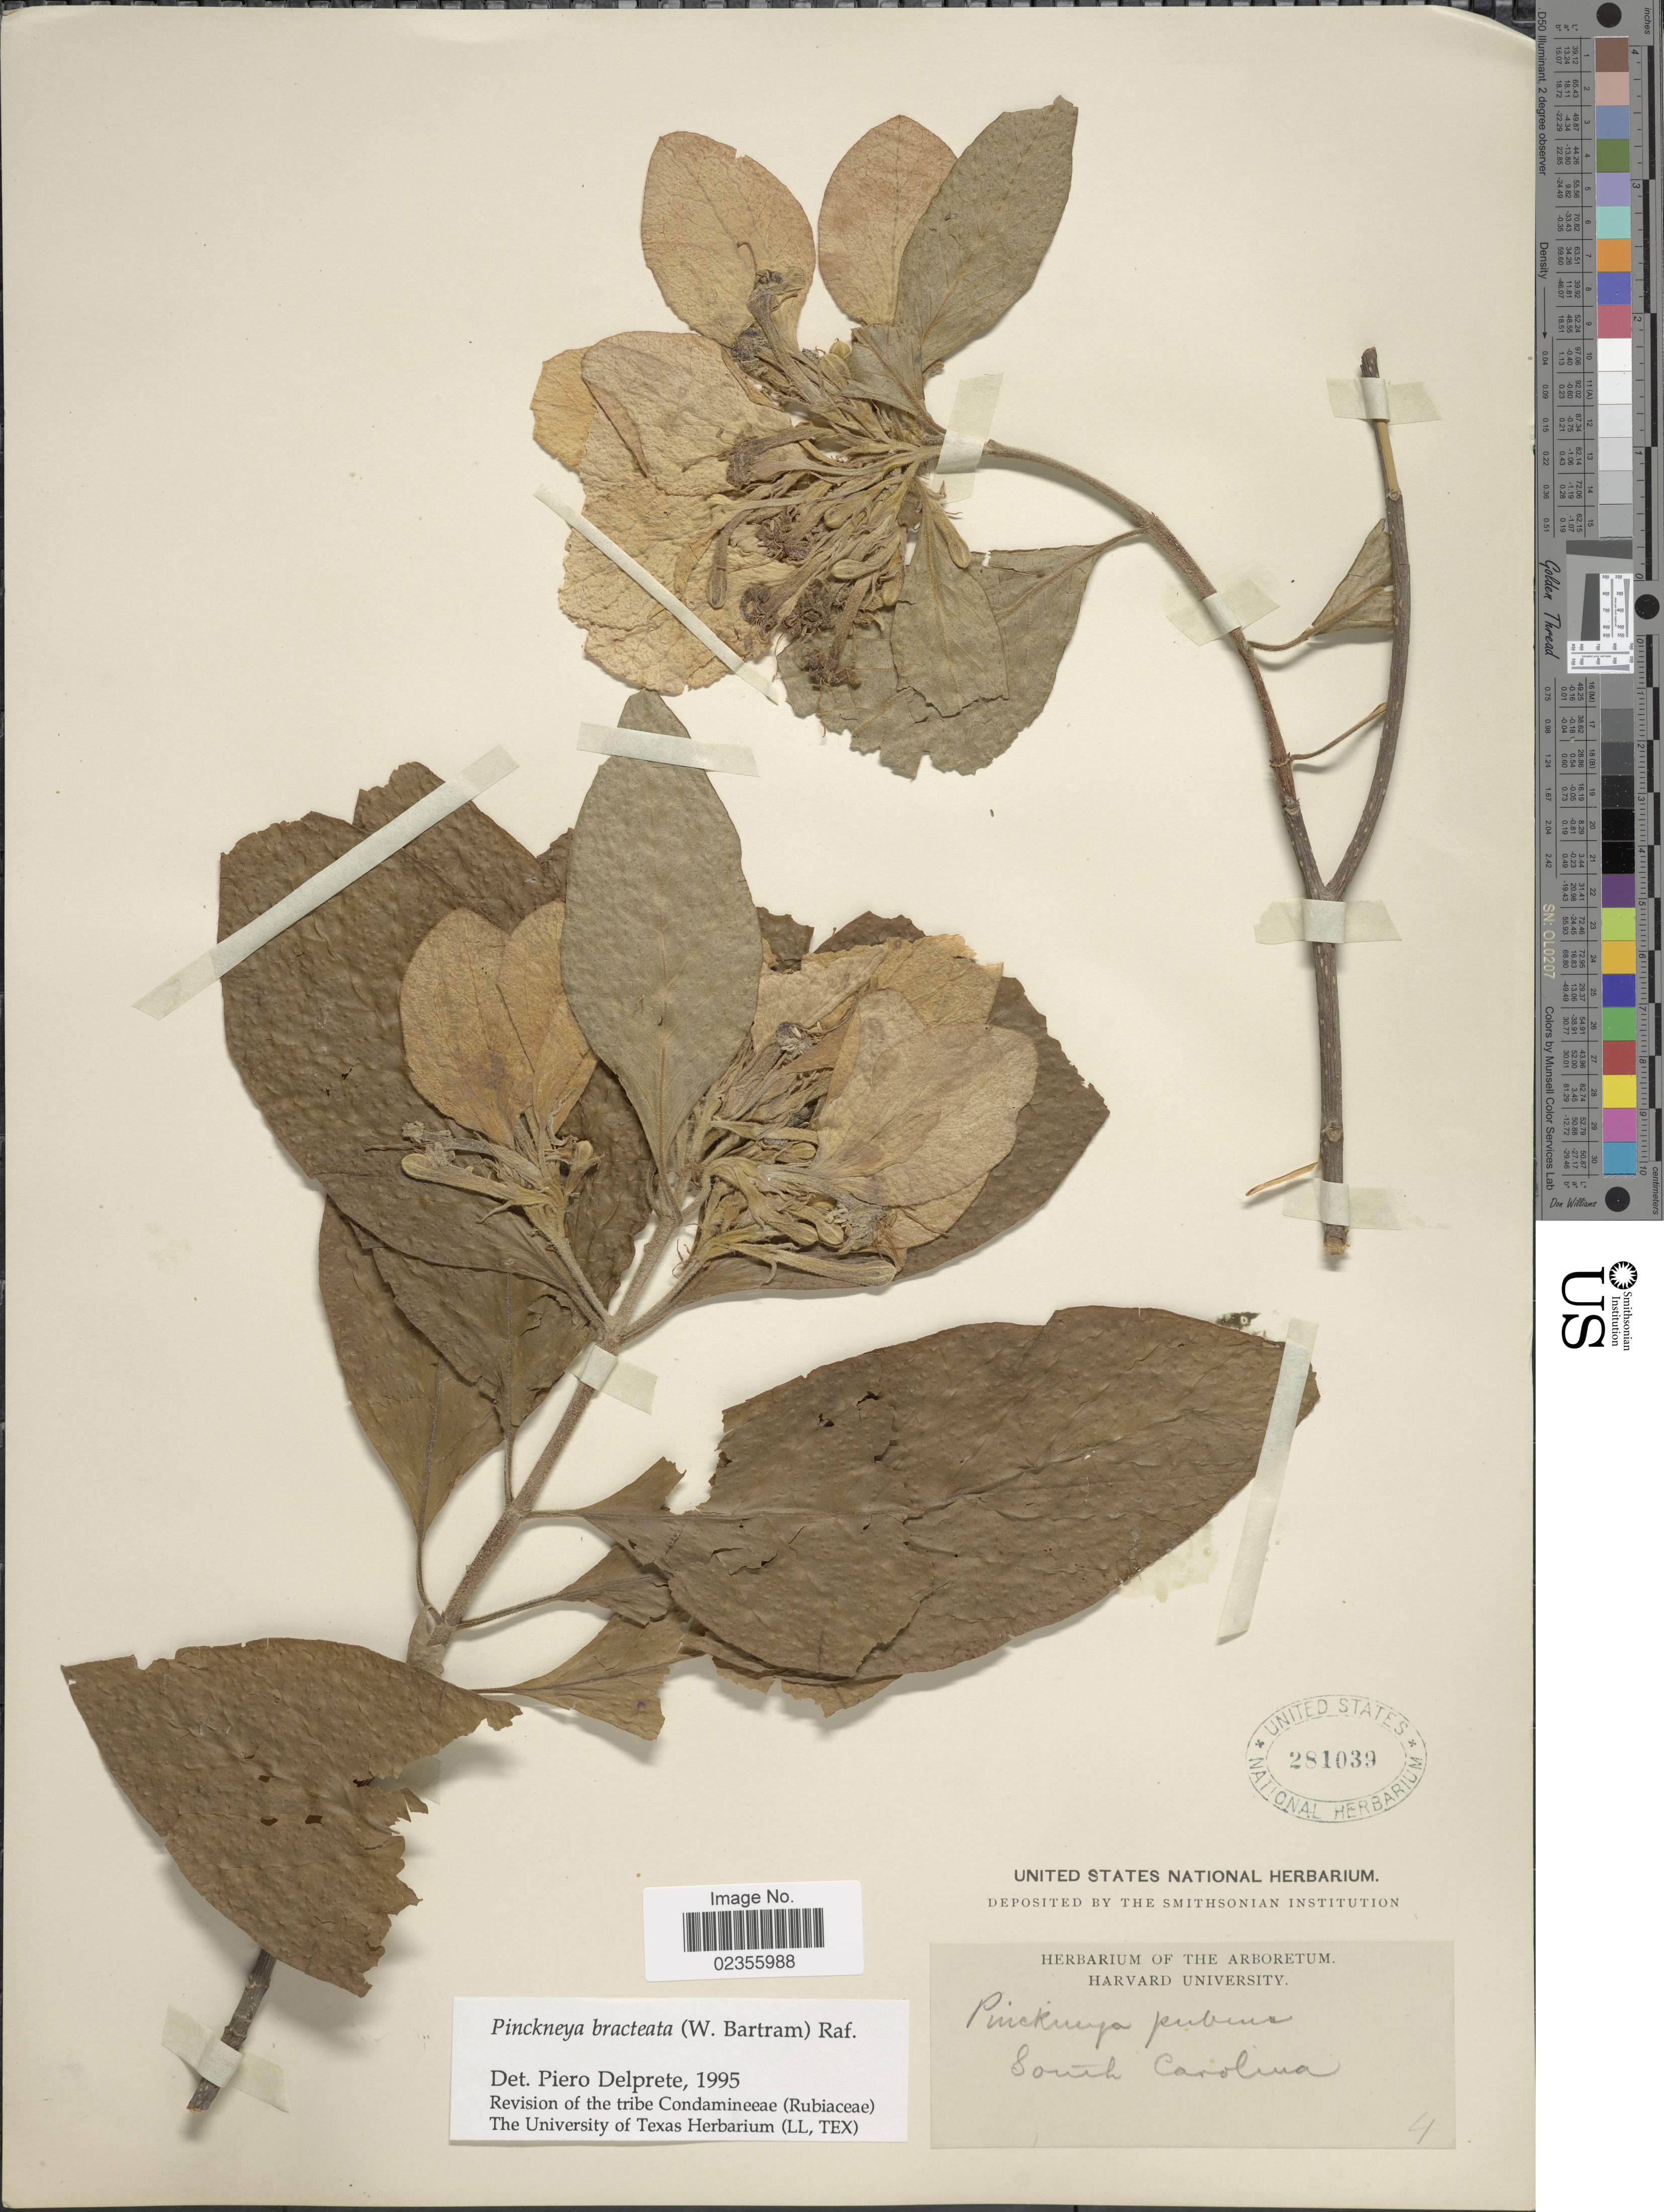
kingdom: Plantae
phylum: Tracheophyta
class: Magnoliopsida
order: Gentianales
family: Rubiaceae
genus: Pinckneya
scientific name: Pinckneya pubens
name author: Michx.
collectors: Ex herb. of the Arboretum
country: United States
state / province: South Carolina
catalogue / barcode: US 281039